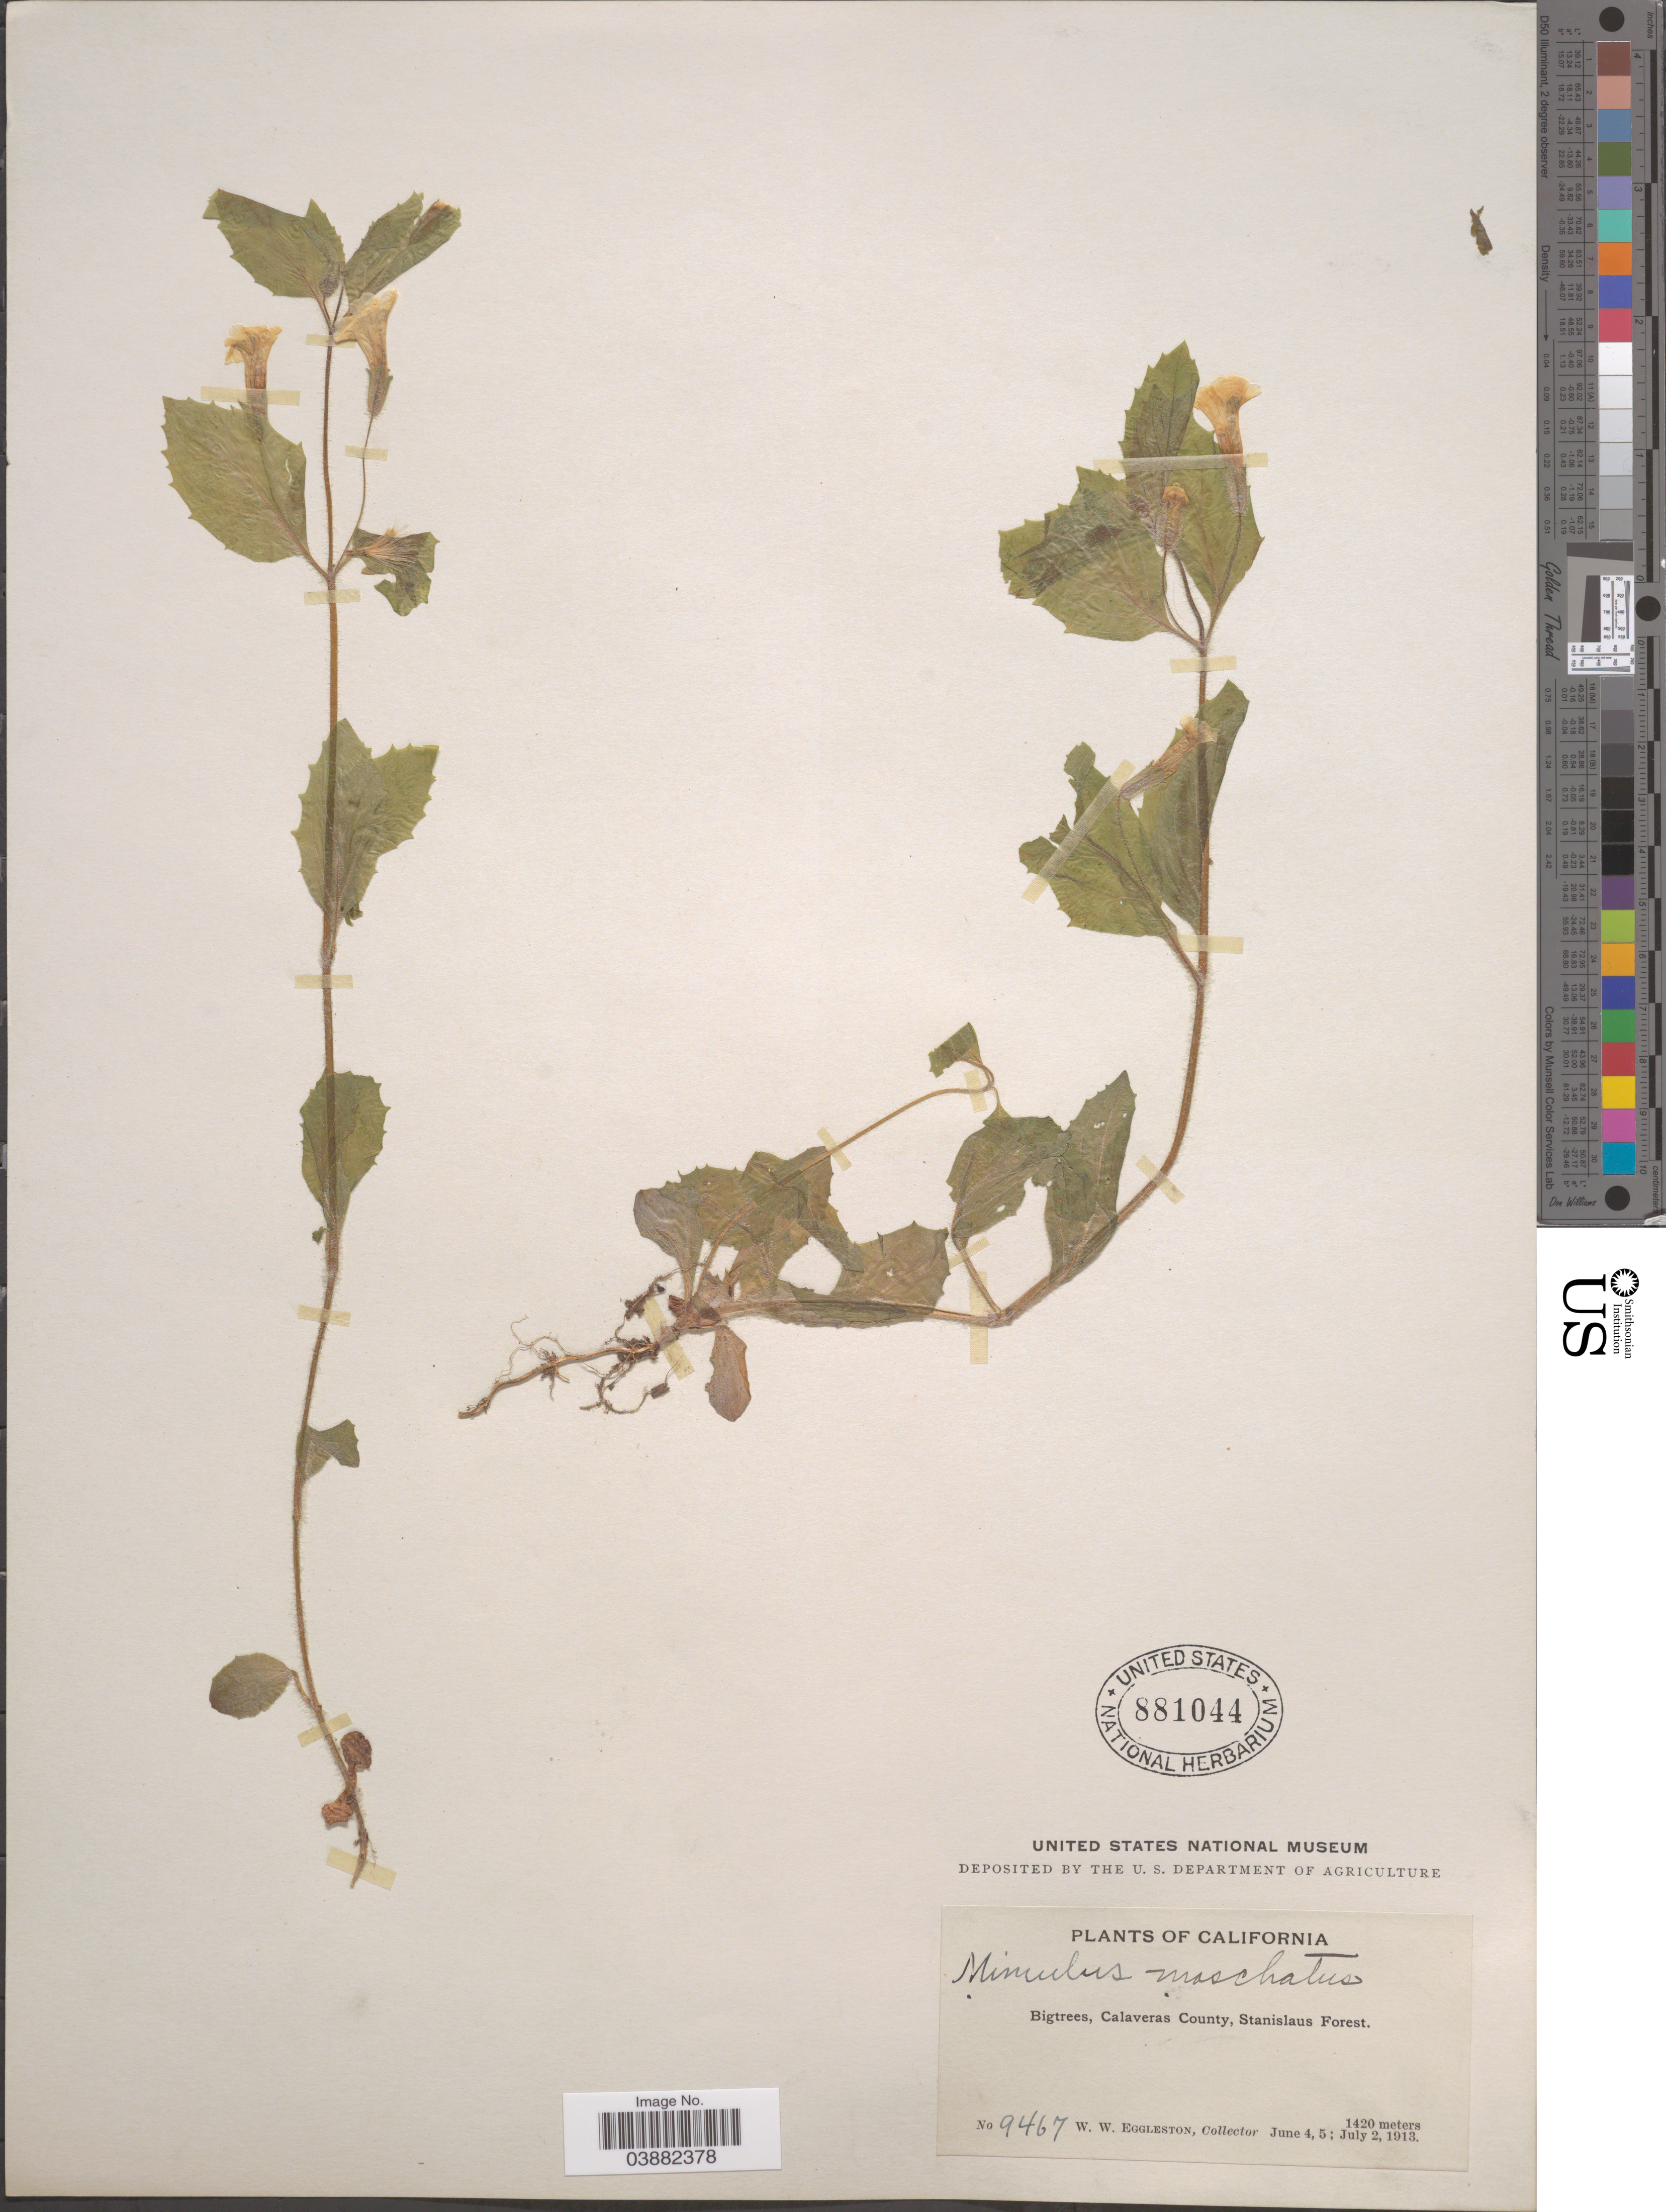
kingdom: Plantae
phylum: Tracheophyta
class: Magnoliopsida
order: Lamiales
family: Phrymaceae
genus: Mimulus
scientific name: Mimulus moschatus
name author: Douglas ex Lindl.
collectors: W. W. Eggleston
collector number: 9467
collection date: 1913-06-04/1913-07-02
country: United States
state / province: California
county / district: Calaveras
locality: Bigtrees, Calaveras County, Stanislaus Forest.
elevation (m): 1420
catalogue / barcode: US 881044